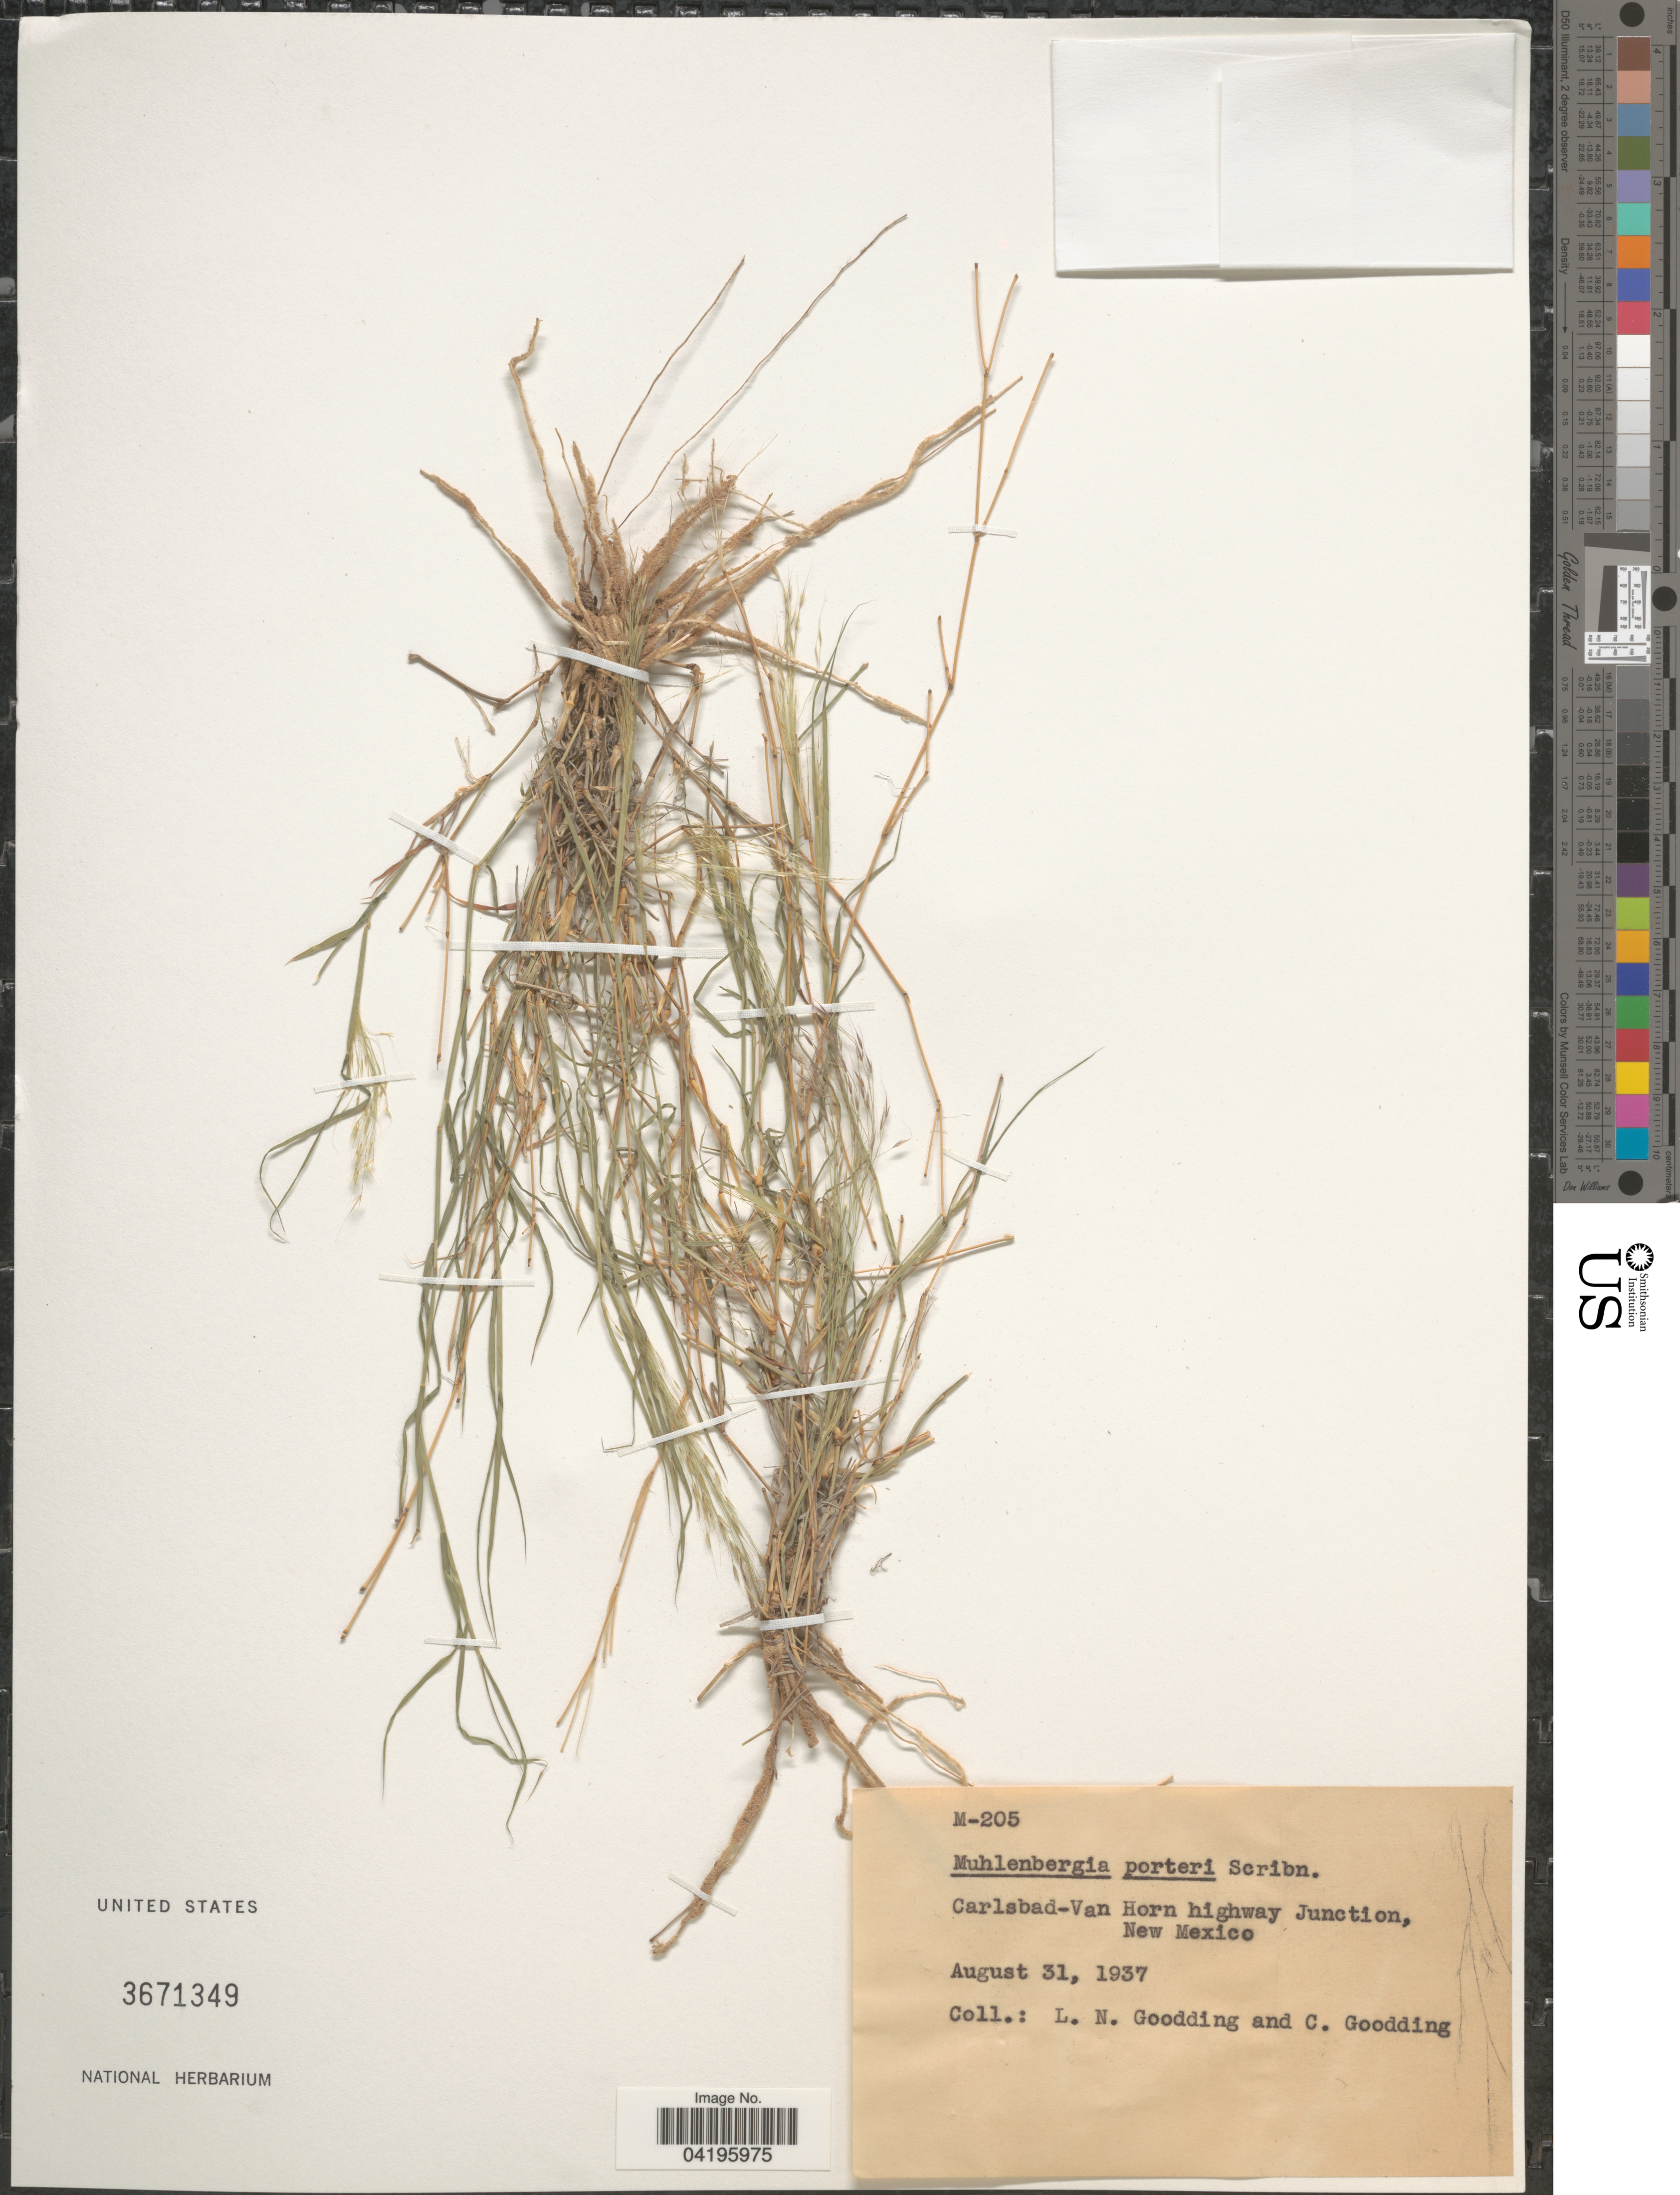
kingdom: Plantae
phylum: Tracheophyta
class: Liliopsida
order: Poales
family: Poaceae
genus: Muhlenbergia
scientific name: Muhlenbergia porteri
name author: Scribn. in W.J. Beal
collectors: L. N. Goodding & C. Goodding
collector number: M-205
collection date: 1937-08-31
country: United States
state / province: New Mexico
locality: Carlsbad-Van Horn highway Junction.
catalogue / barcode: US 3671349